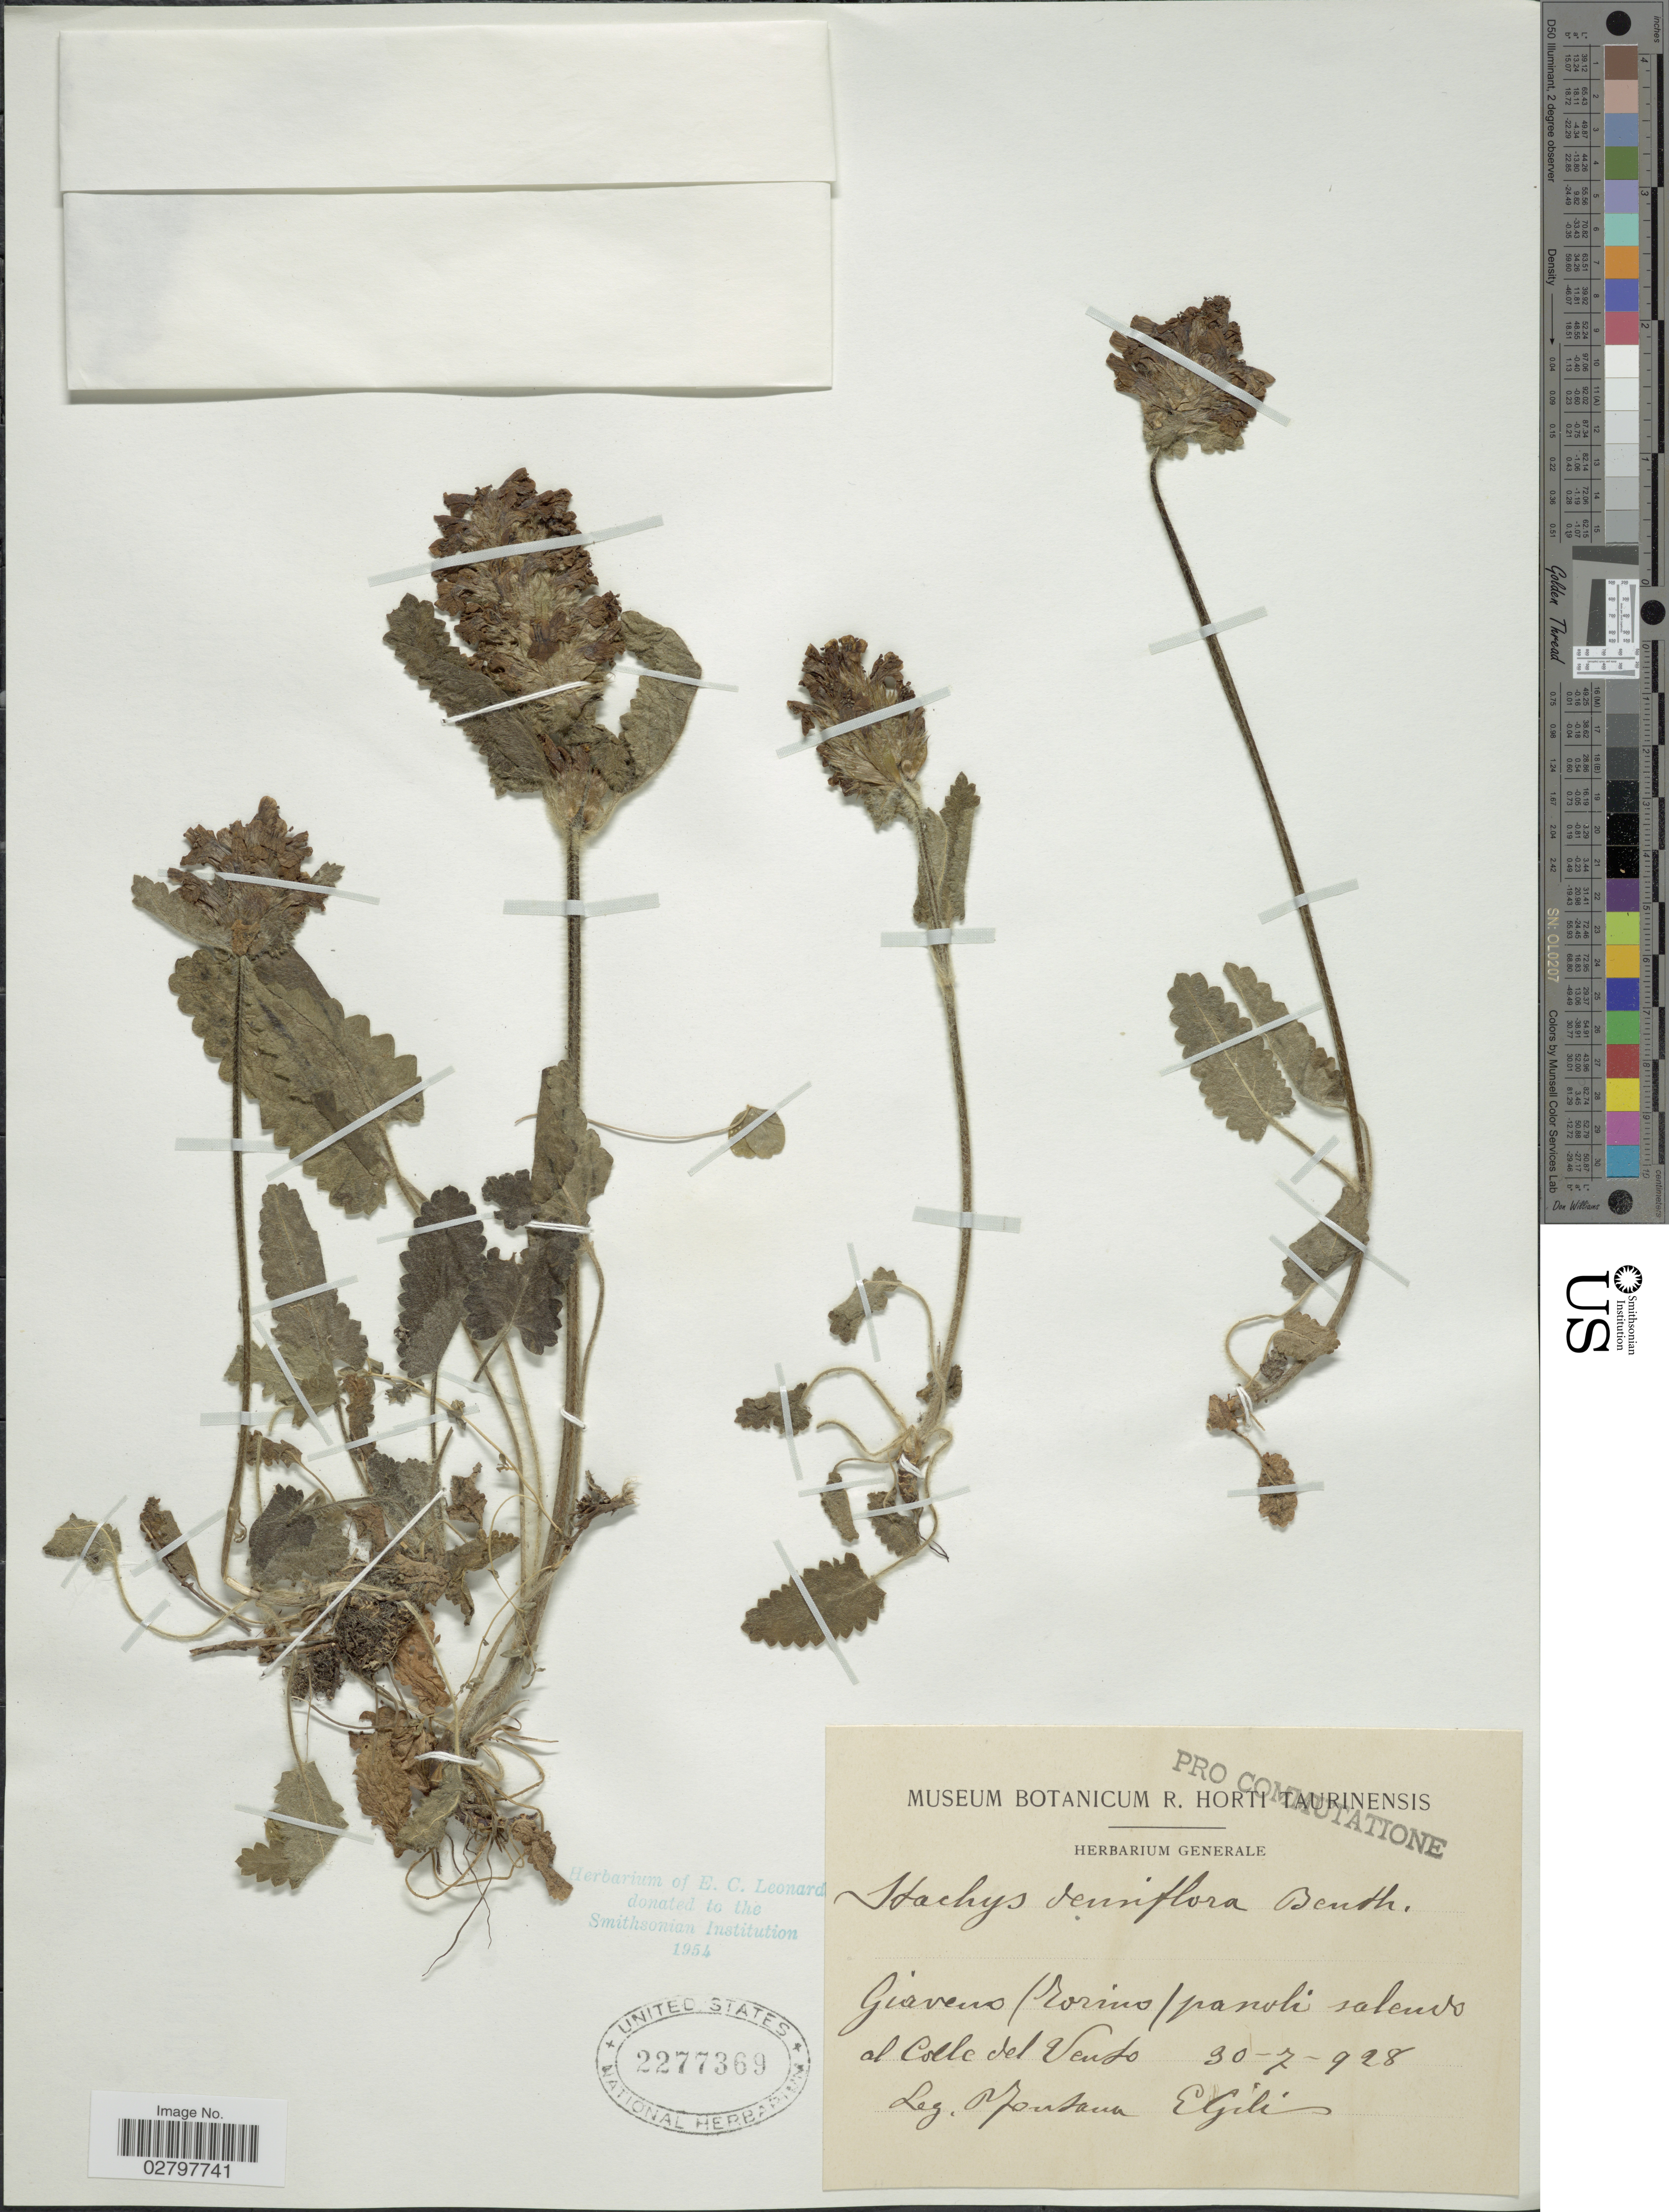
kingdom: Plantae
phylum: Tracheophyta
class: Magnoliopsida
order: Lamiales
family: Lamiaceae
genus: Stachys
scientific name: Stachys densiflora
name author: Benth.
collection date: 1928-07-30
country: Italy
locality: Giaveno (Torino) panoli saleux al Colle del Venso [interpreted]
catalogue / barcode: US 2277369